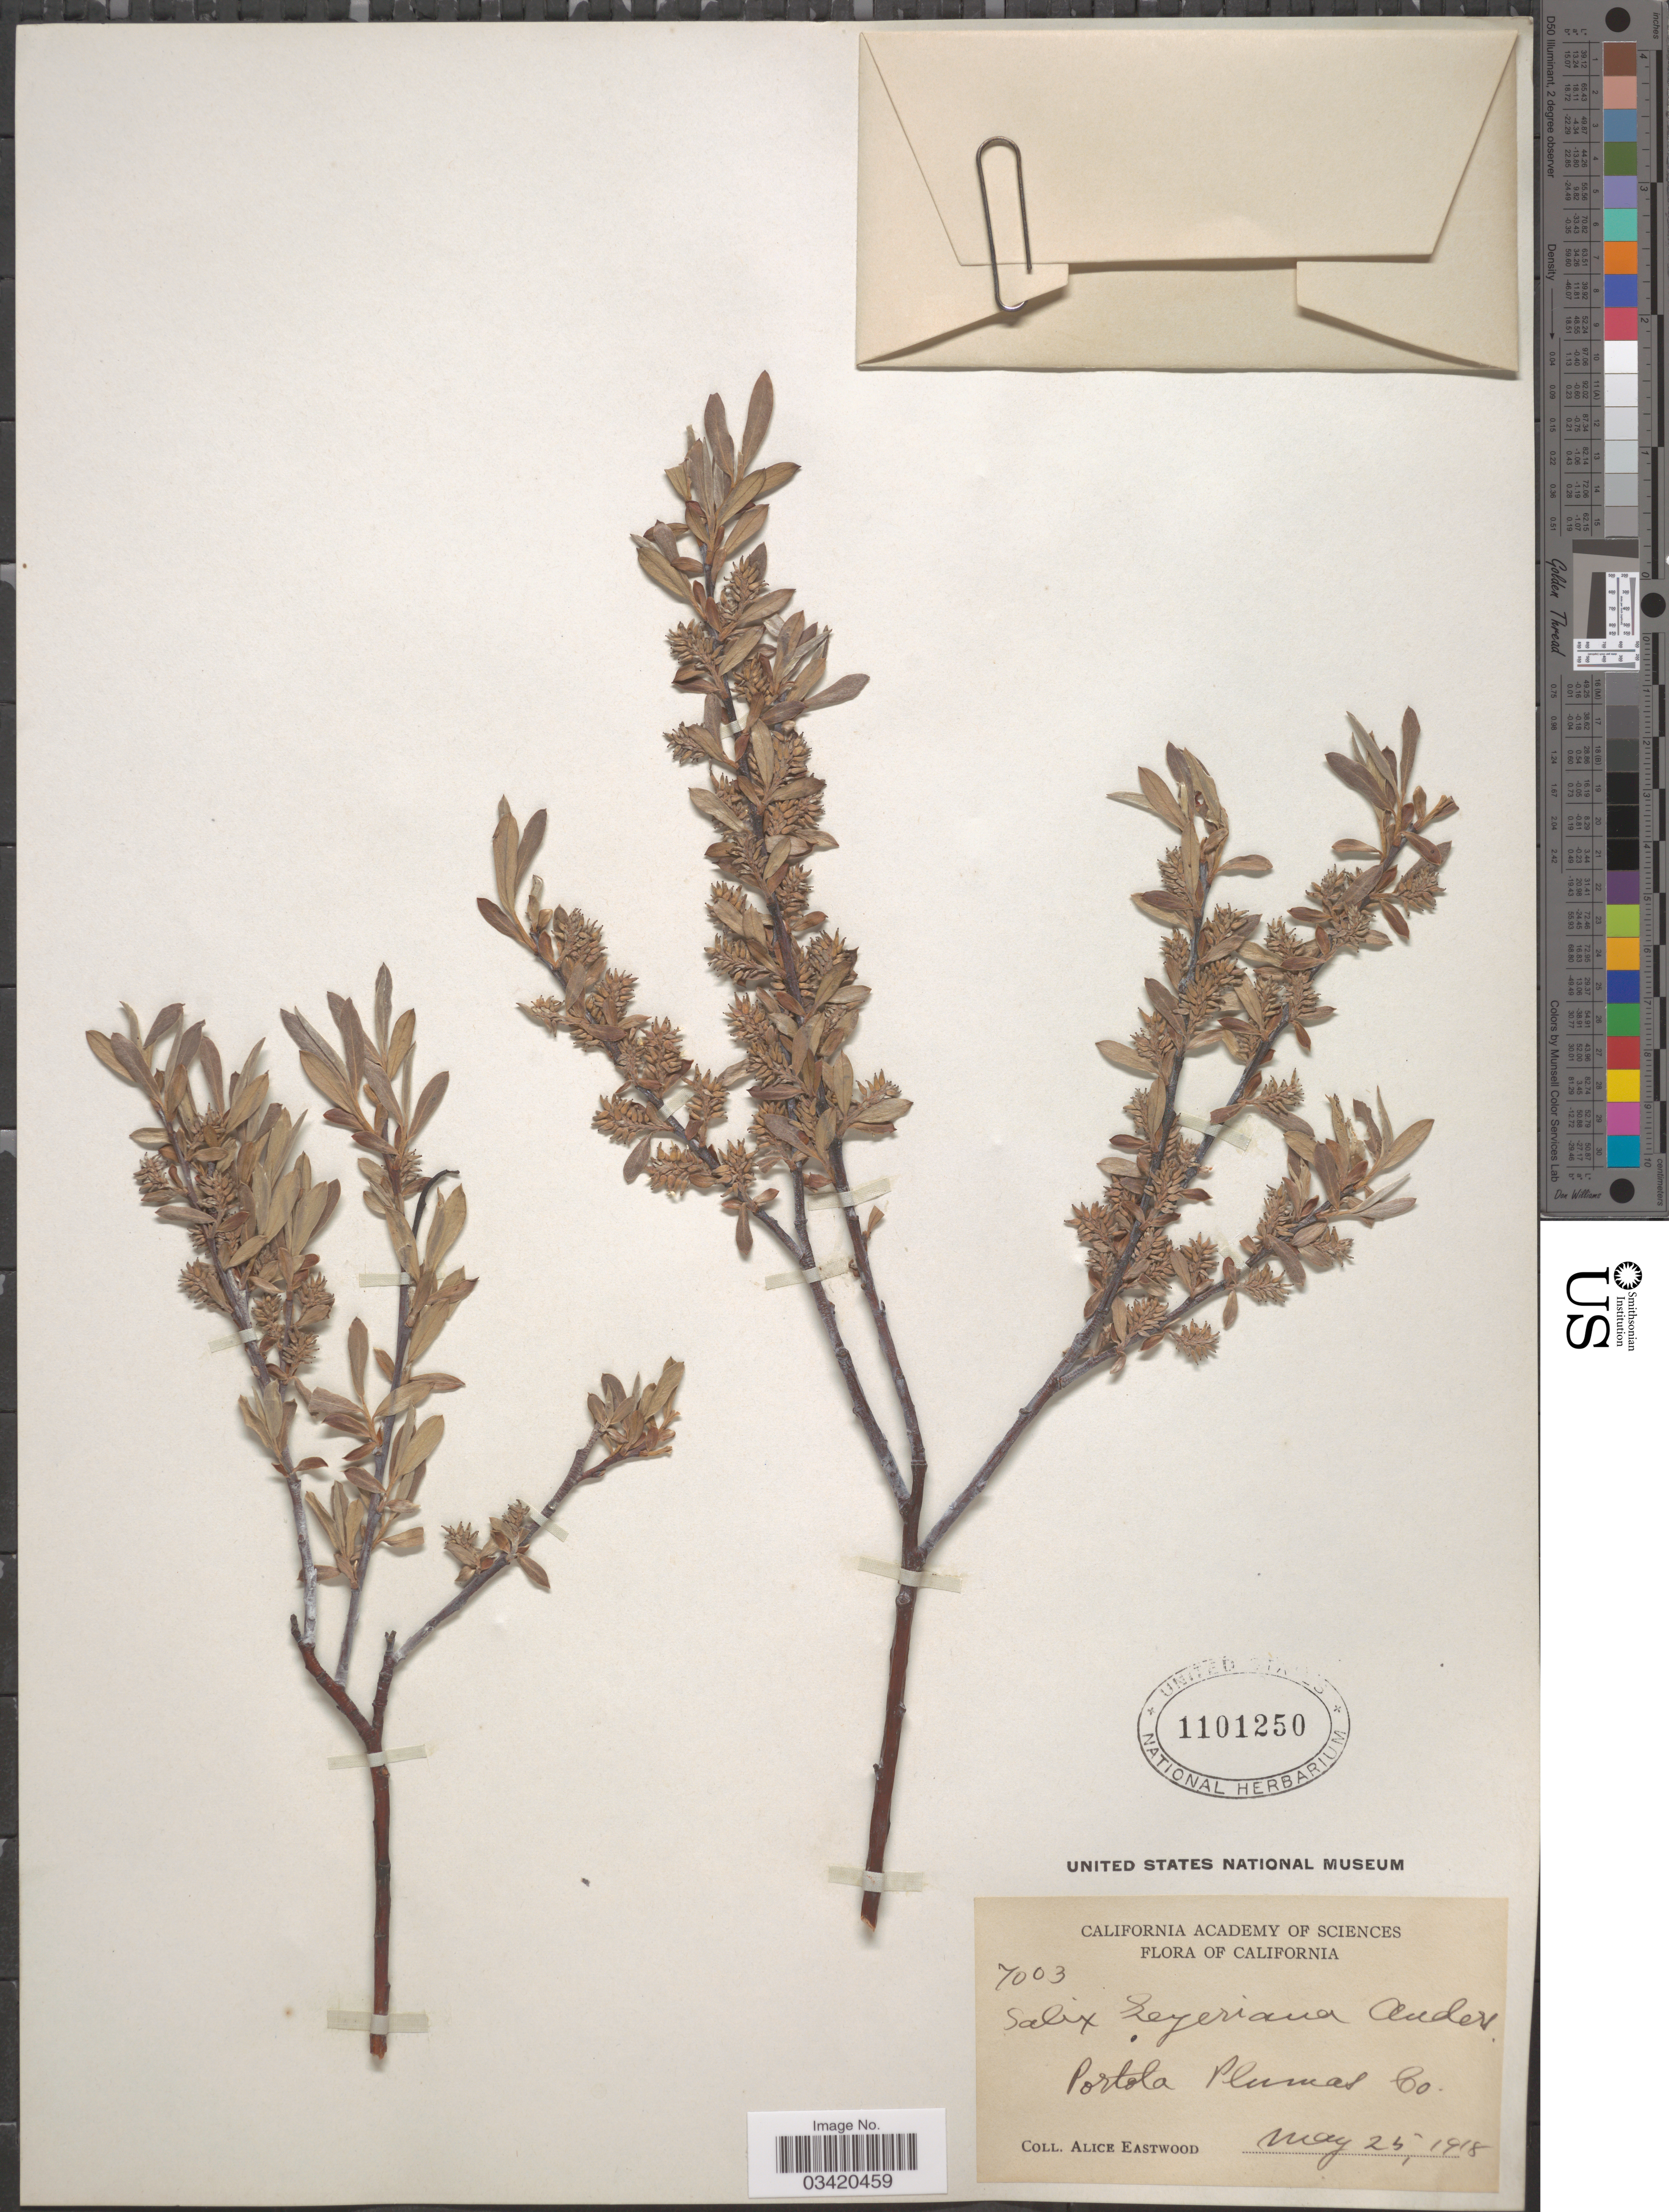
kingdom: Plantae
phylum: Tracheophyta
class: Magnoliopsida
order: Malpighiales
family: Salicaceae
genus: Salix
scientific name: Salix geyeriana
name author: Andersson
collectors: A. Eastwood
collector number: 7003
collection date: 1918-05-25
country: United States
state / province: California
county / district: Plumas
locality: Portola Plumas Co.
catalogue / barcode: US 1101250